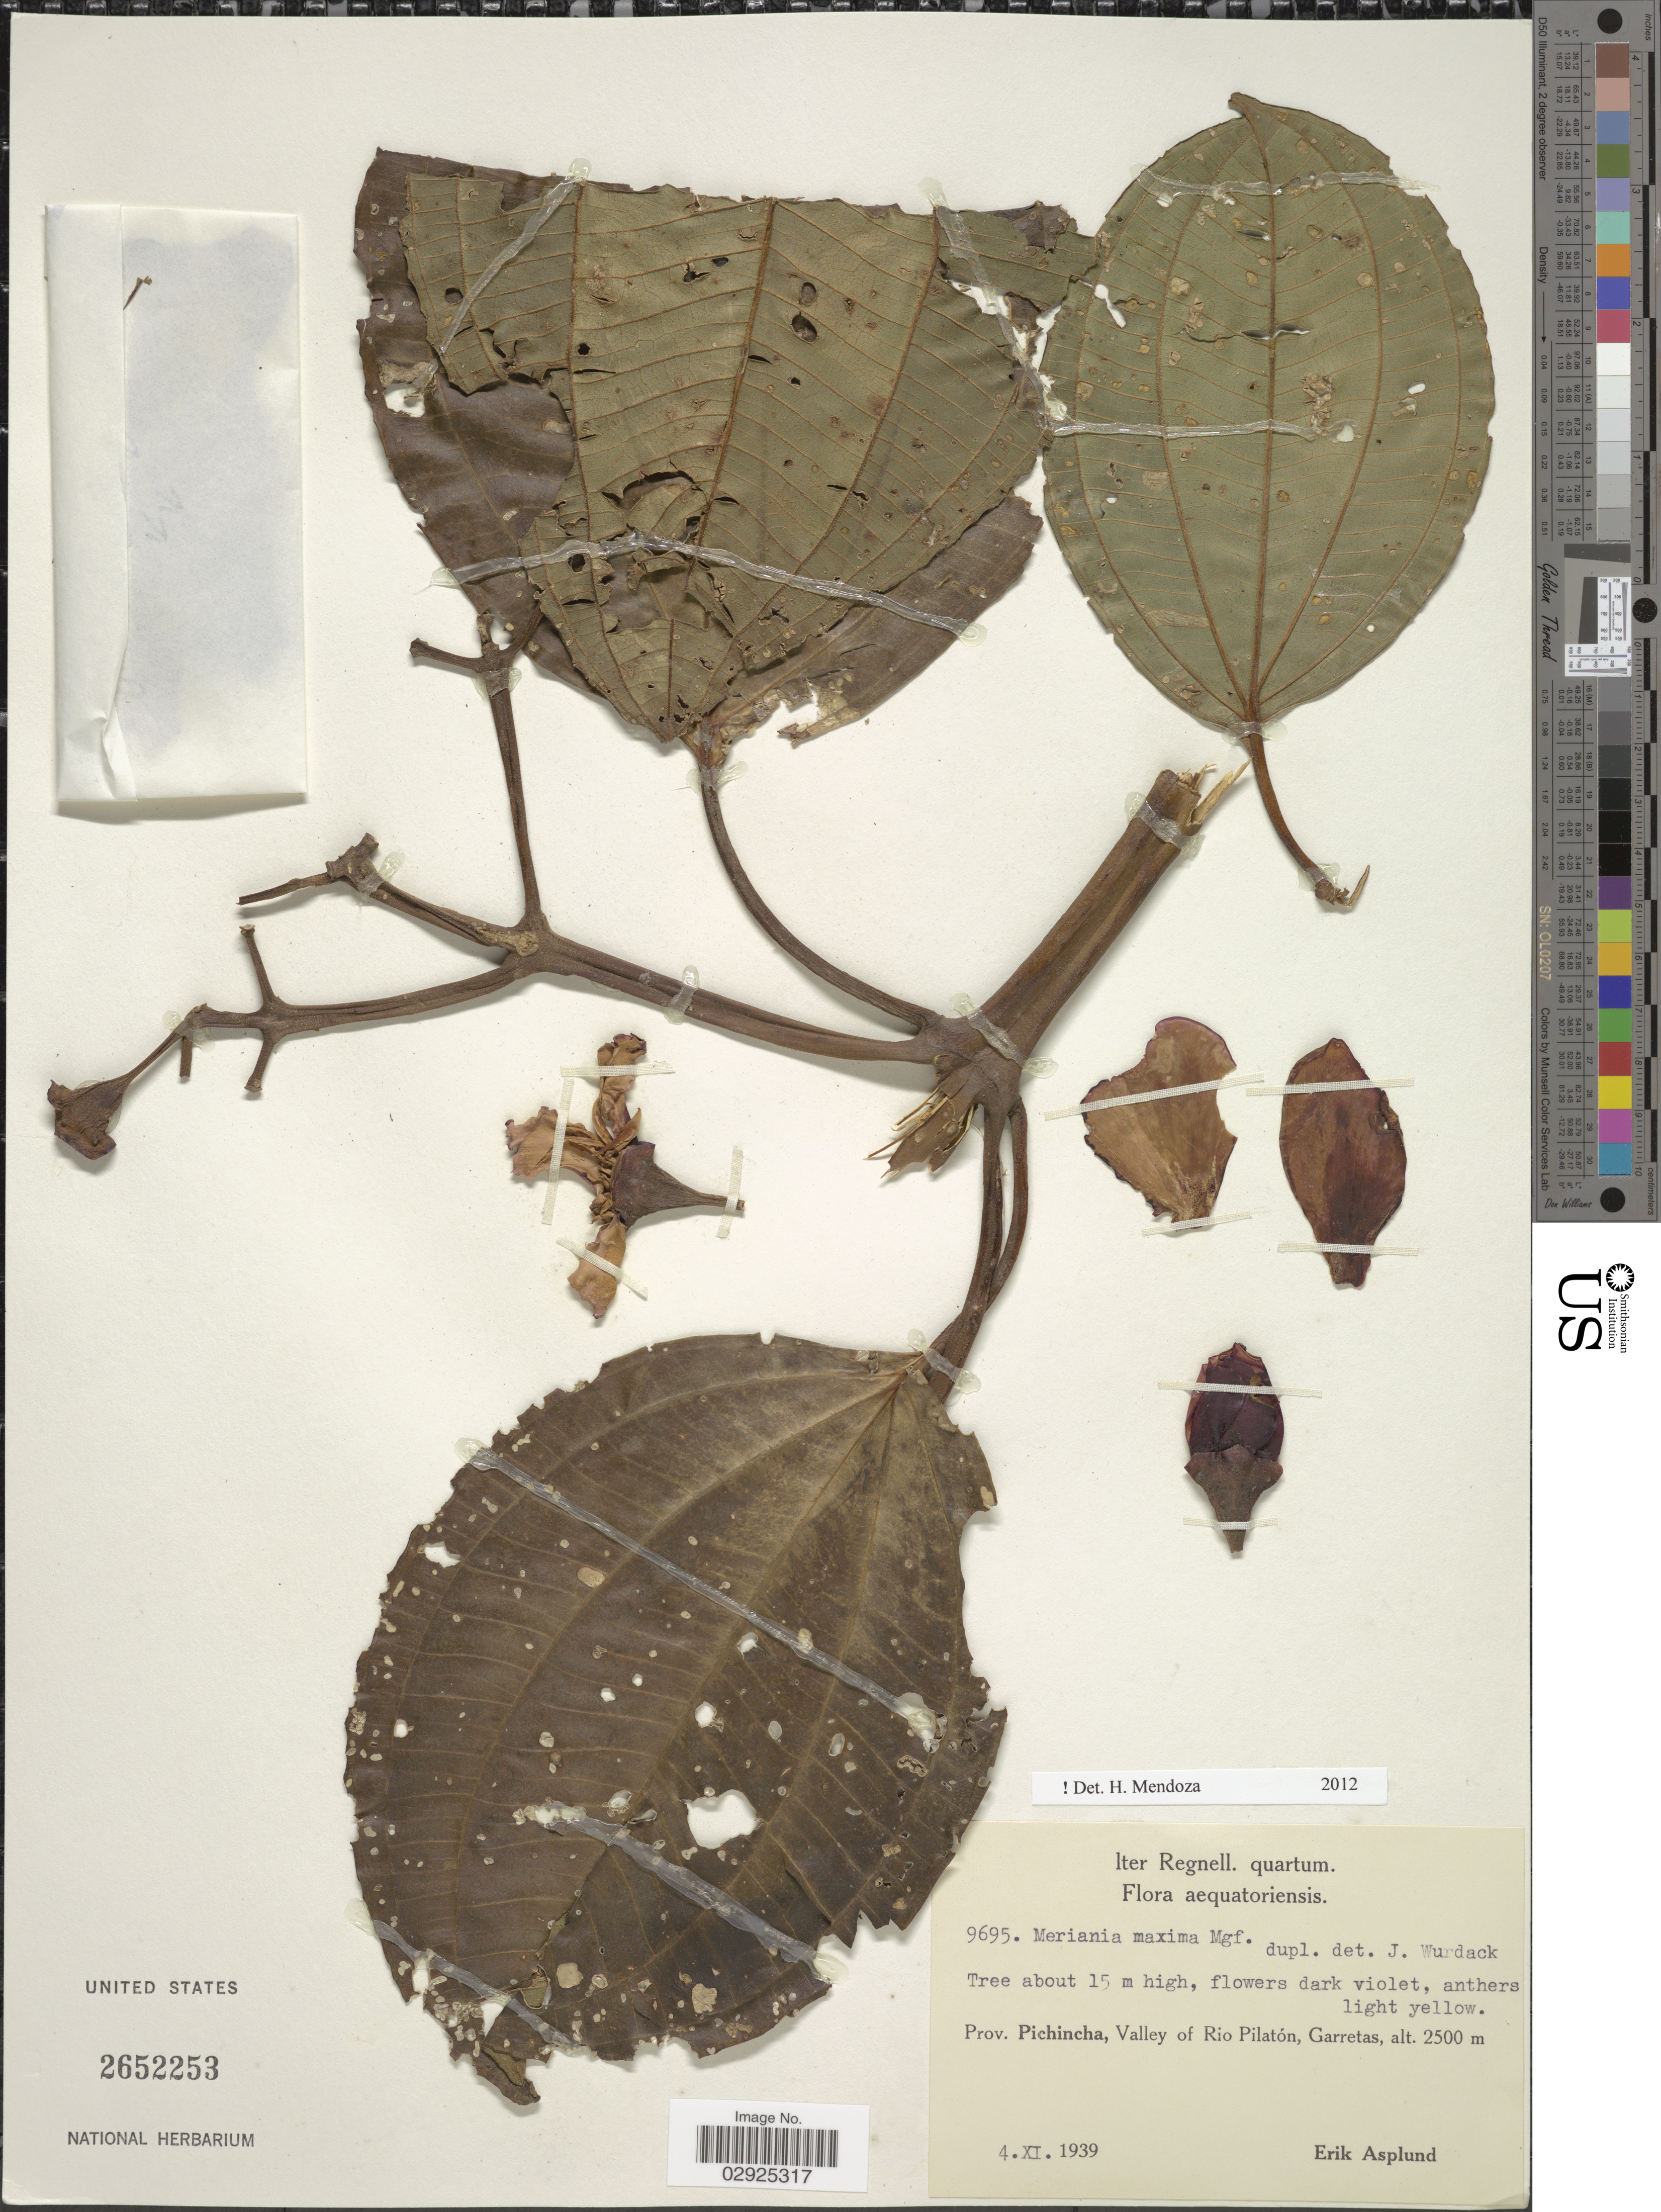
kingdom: Plantae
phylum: Tracheophyta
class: Magnoliopsida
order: Myrtales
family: Melastomataceae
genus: Meriania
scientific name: Meriania maxima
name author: Markgr.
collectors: E. Asplund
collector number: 9695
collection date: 1939-11-04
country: Ecuador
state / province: Pichincha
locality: Prov. Pichincha, Valley of Rio Pilatón, Garretas.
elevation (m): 2500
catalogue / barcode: US 2652253